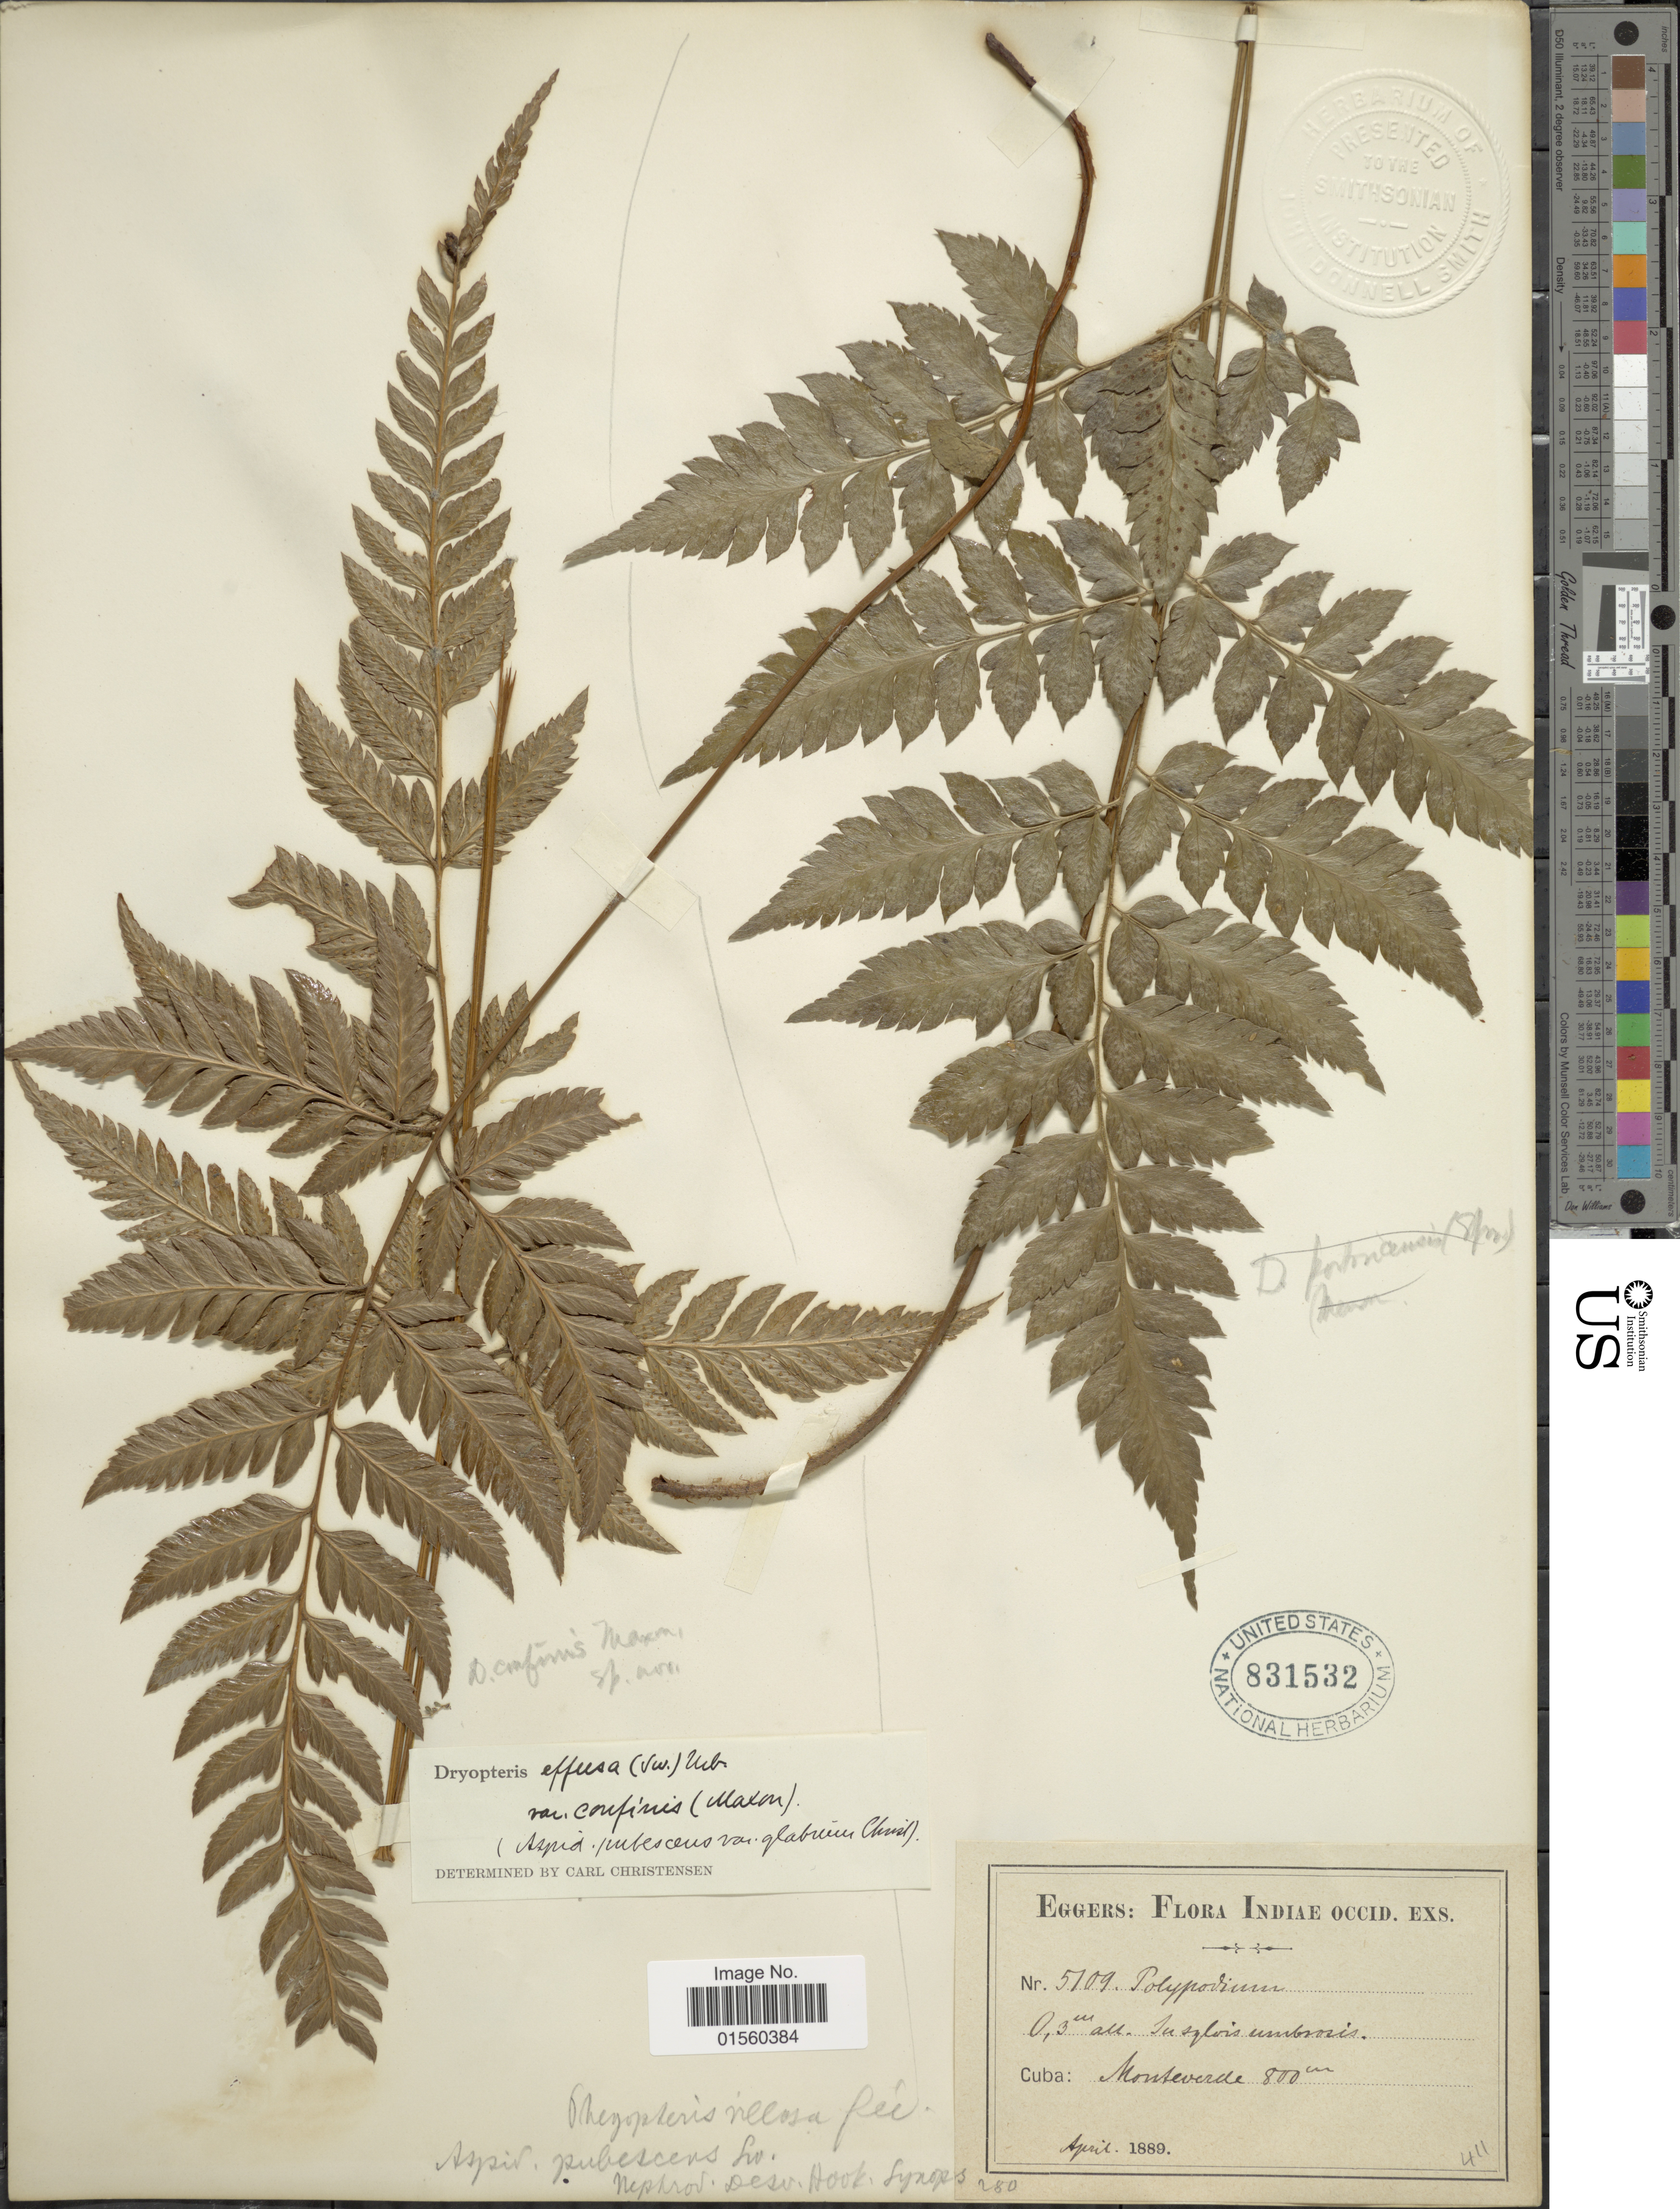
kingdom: Plantae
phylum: Tracheophyta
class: Polypodiopsida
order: Polypodiales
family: Dryopteridaceae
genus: Parapolystichum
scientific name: Parapolystichum confine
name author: (Maxon ex C. Chr.) Labiak et al.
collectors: -. Eggers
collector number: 5109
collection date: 1889-04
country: Cuba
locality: Indiae Occid., Cuba: Monteverde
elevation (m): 800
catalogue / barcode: US 831532